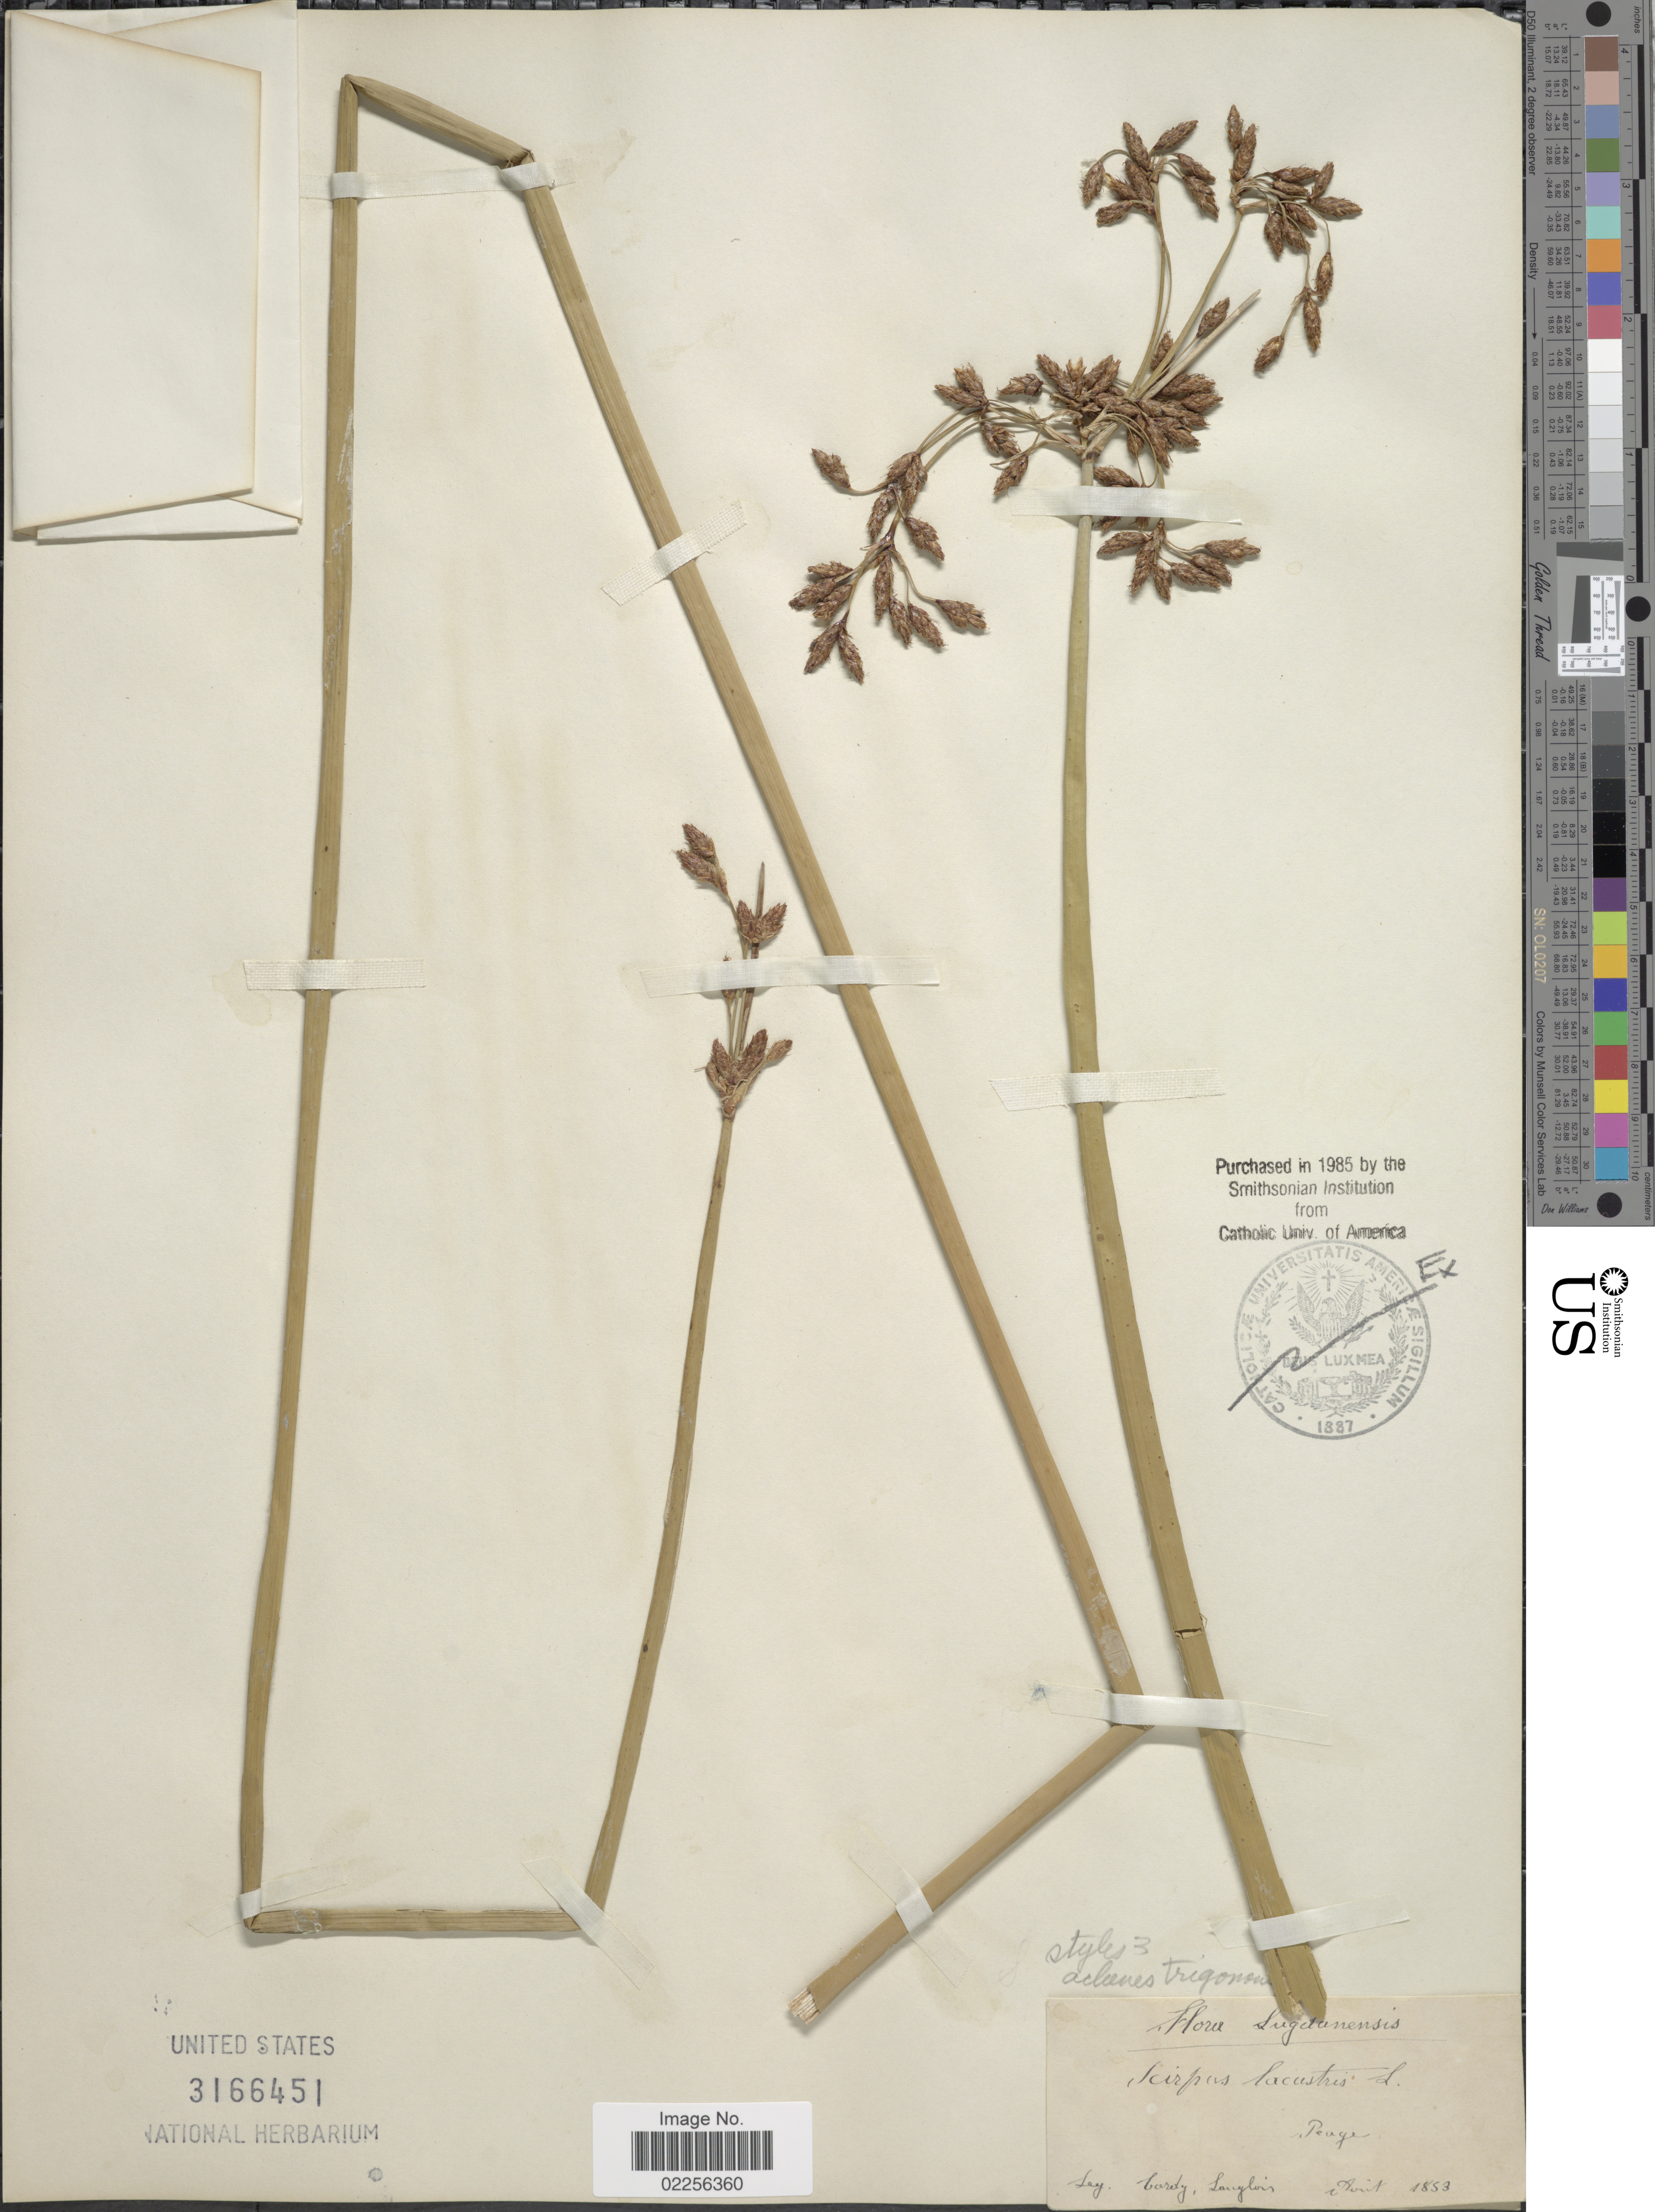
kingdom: Plantae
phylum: Tracheophyta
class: Liliopsida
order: Poales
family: Cyperaceae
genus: Schoenoplectus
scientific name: Schoenoplectus lacustris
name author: (L.) Palla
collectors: Cordy & Langlois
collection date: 1853-08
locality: Lugetanensis, peuge [interpreted]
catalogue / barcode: US 3166451